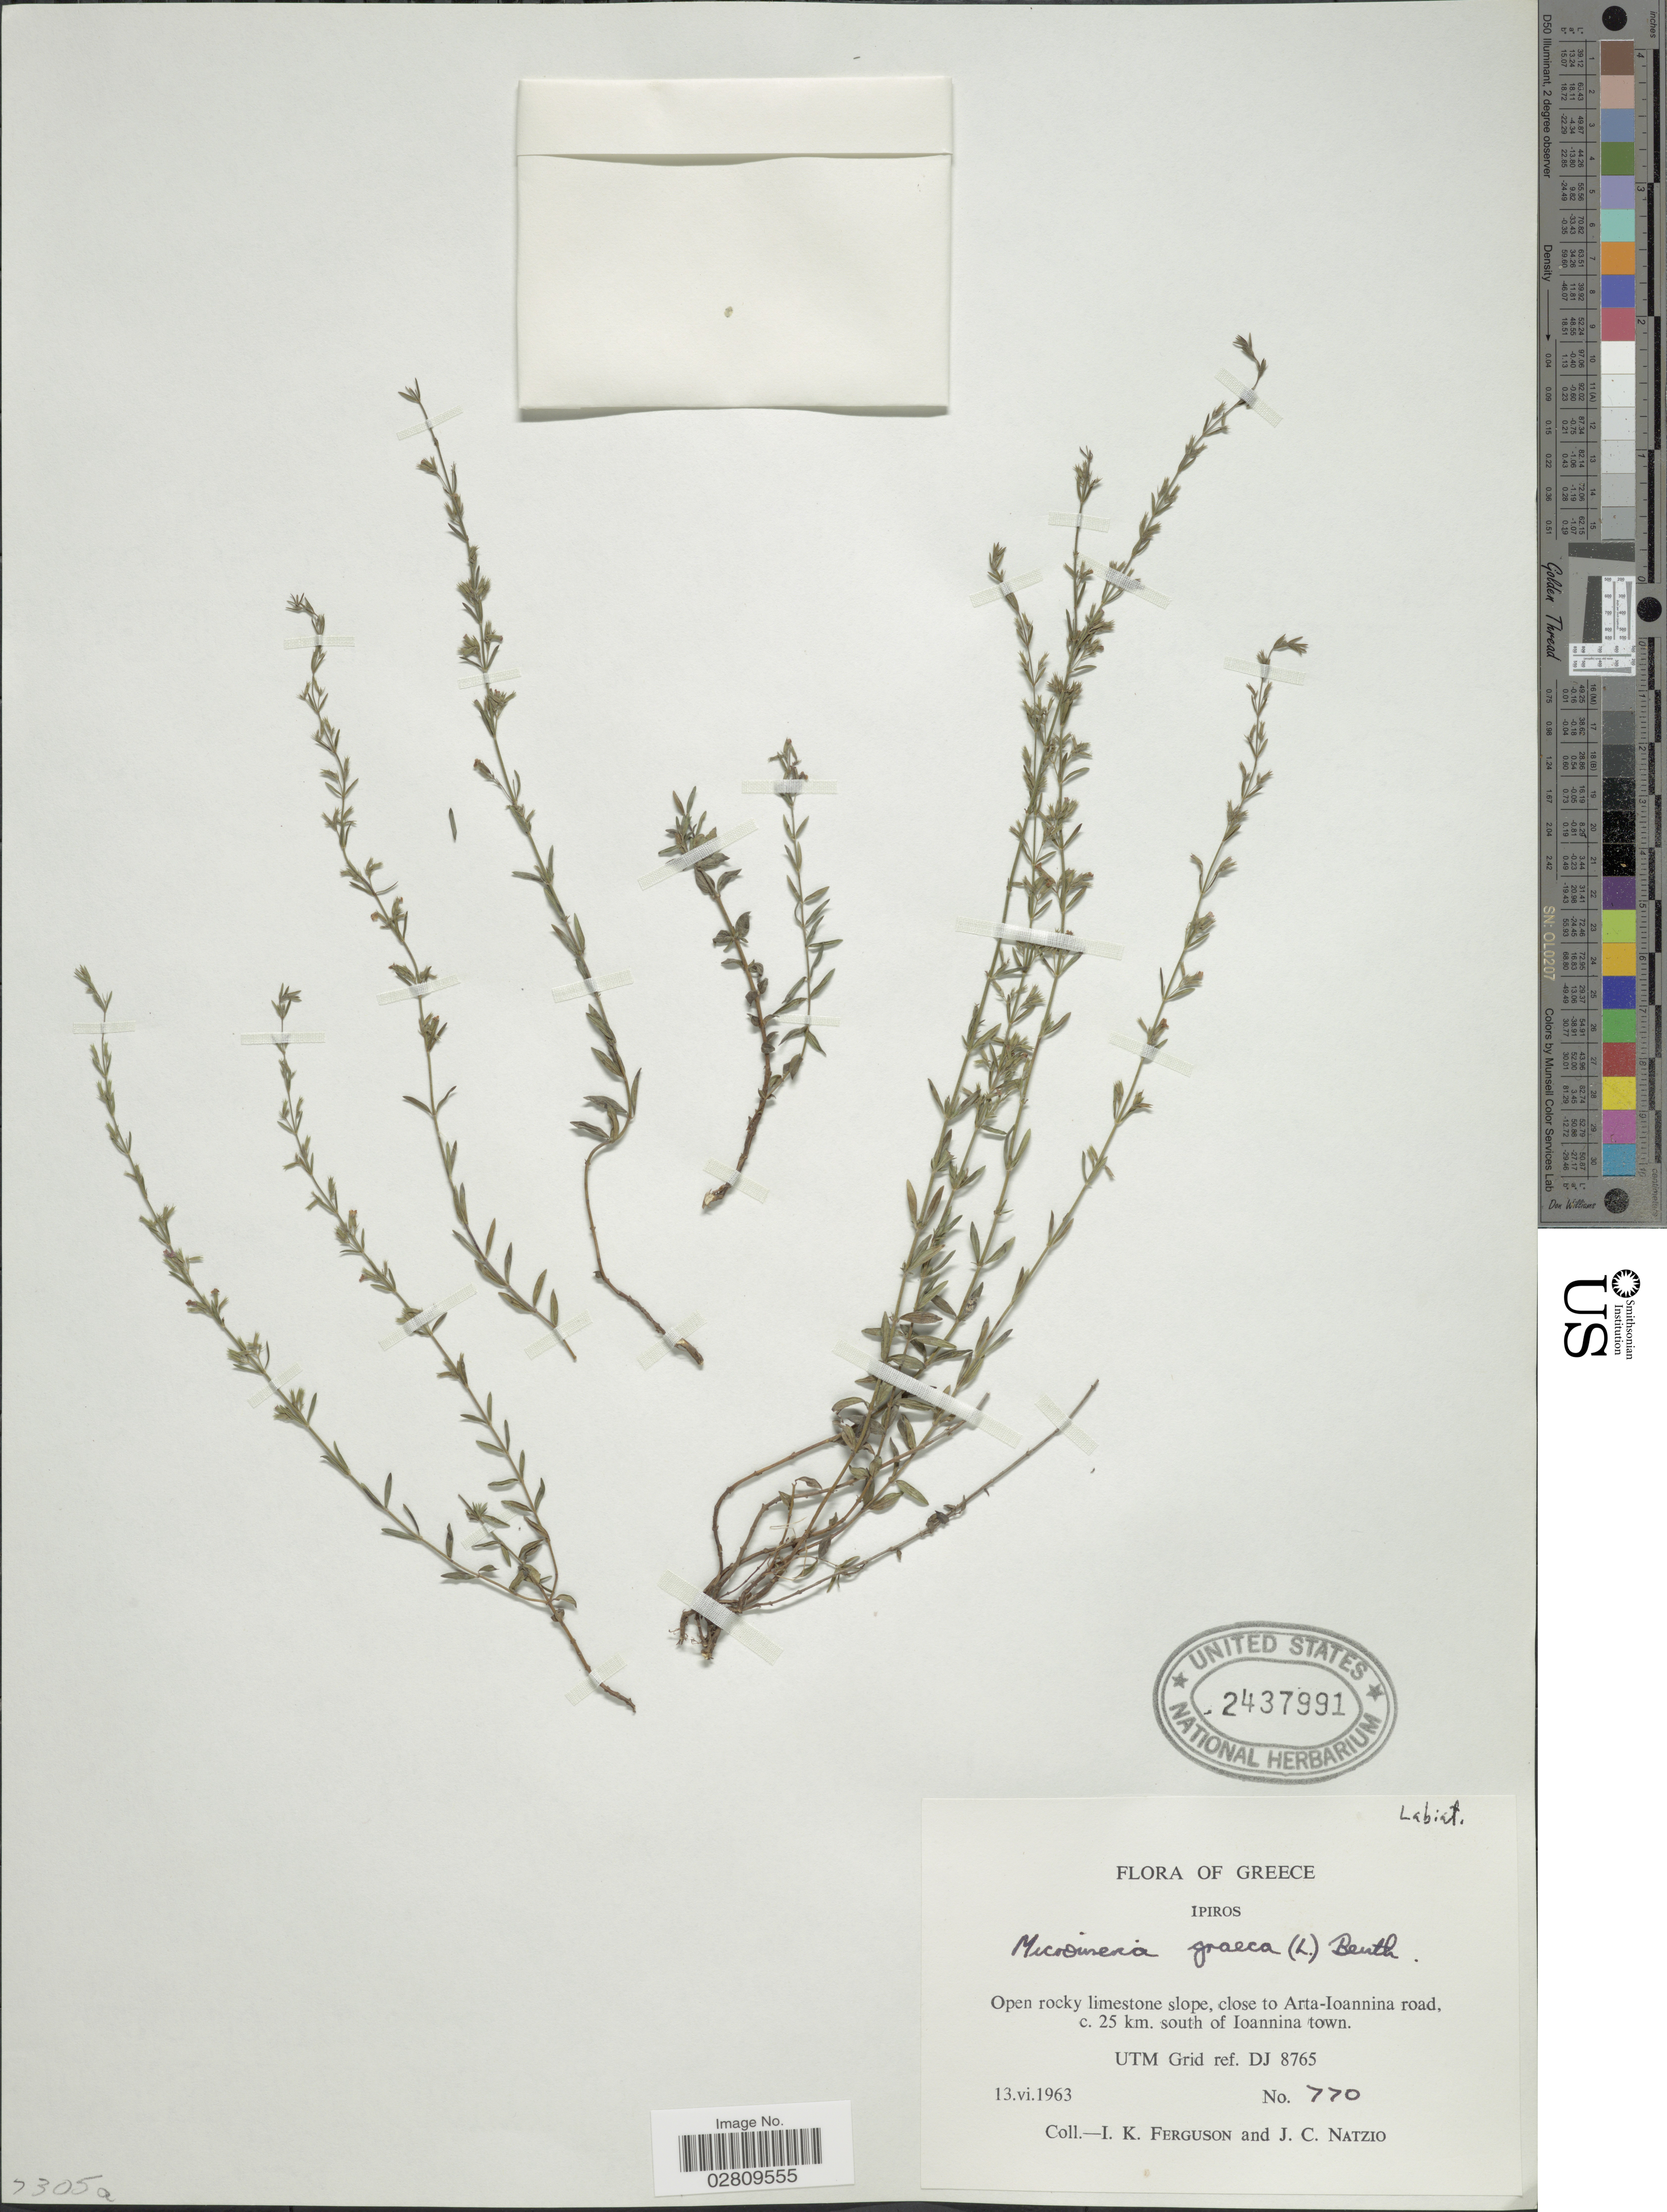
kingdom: Plantae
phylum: Tracheophyta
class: Magnoliopsida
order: Lamiales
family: Lamiaceae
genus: Micromeria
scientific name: Micromeria graeca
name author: Benth. ex Rchb.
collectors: I. K. Ferguson & J. Natzio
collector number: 770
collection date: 1963-06-13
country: Greece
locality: Ipiros. Open rocky limestone slope, close to Arta-Ioannina road, c. 25 km. south of Ioannina town. UTM Grid ref. DJ 8765.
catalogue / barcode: US 2437991